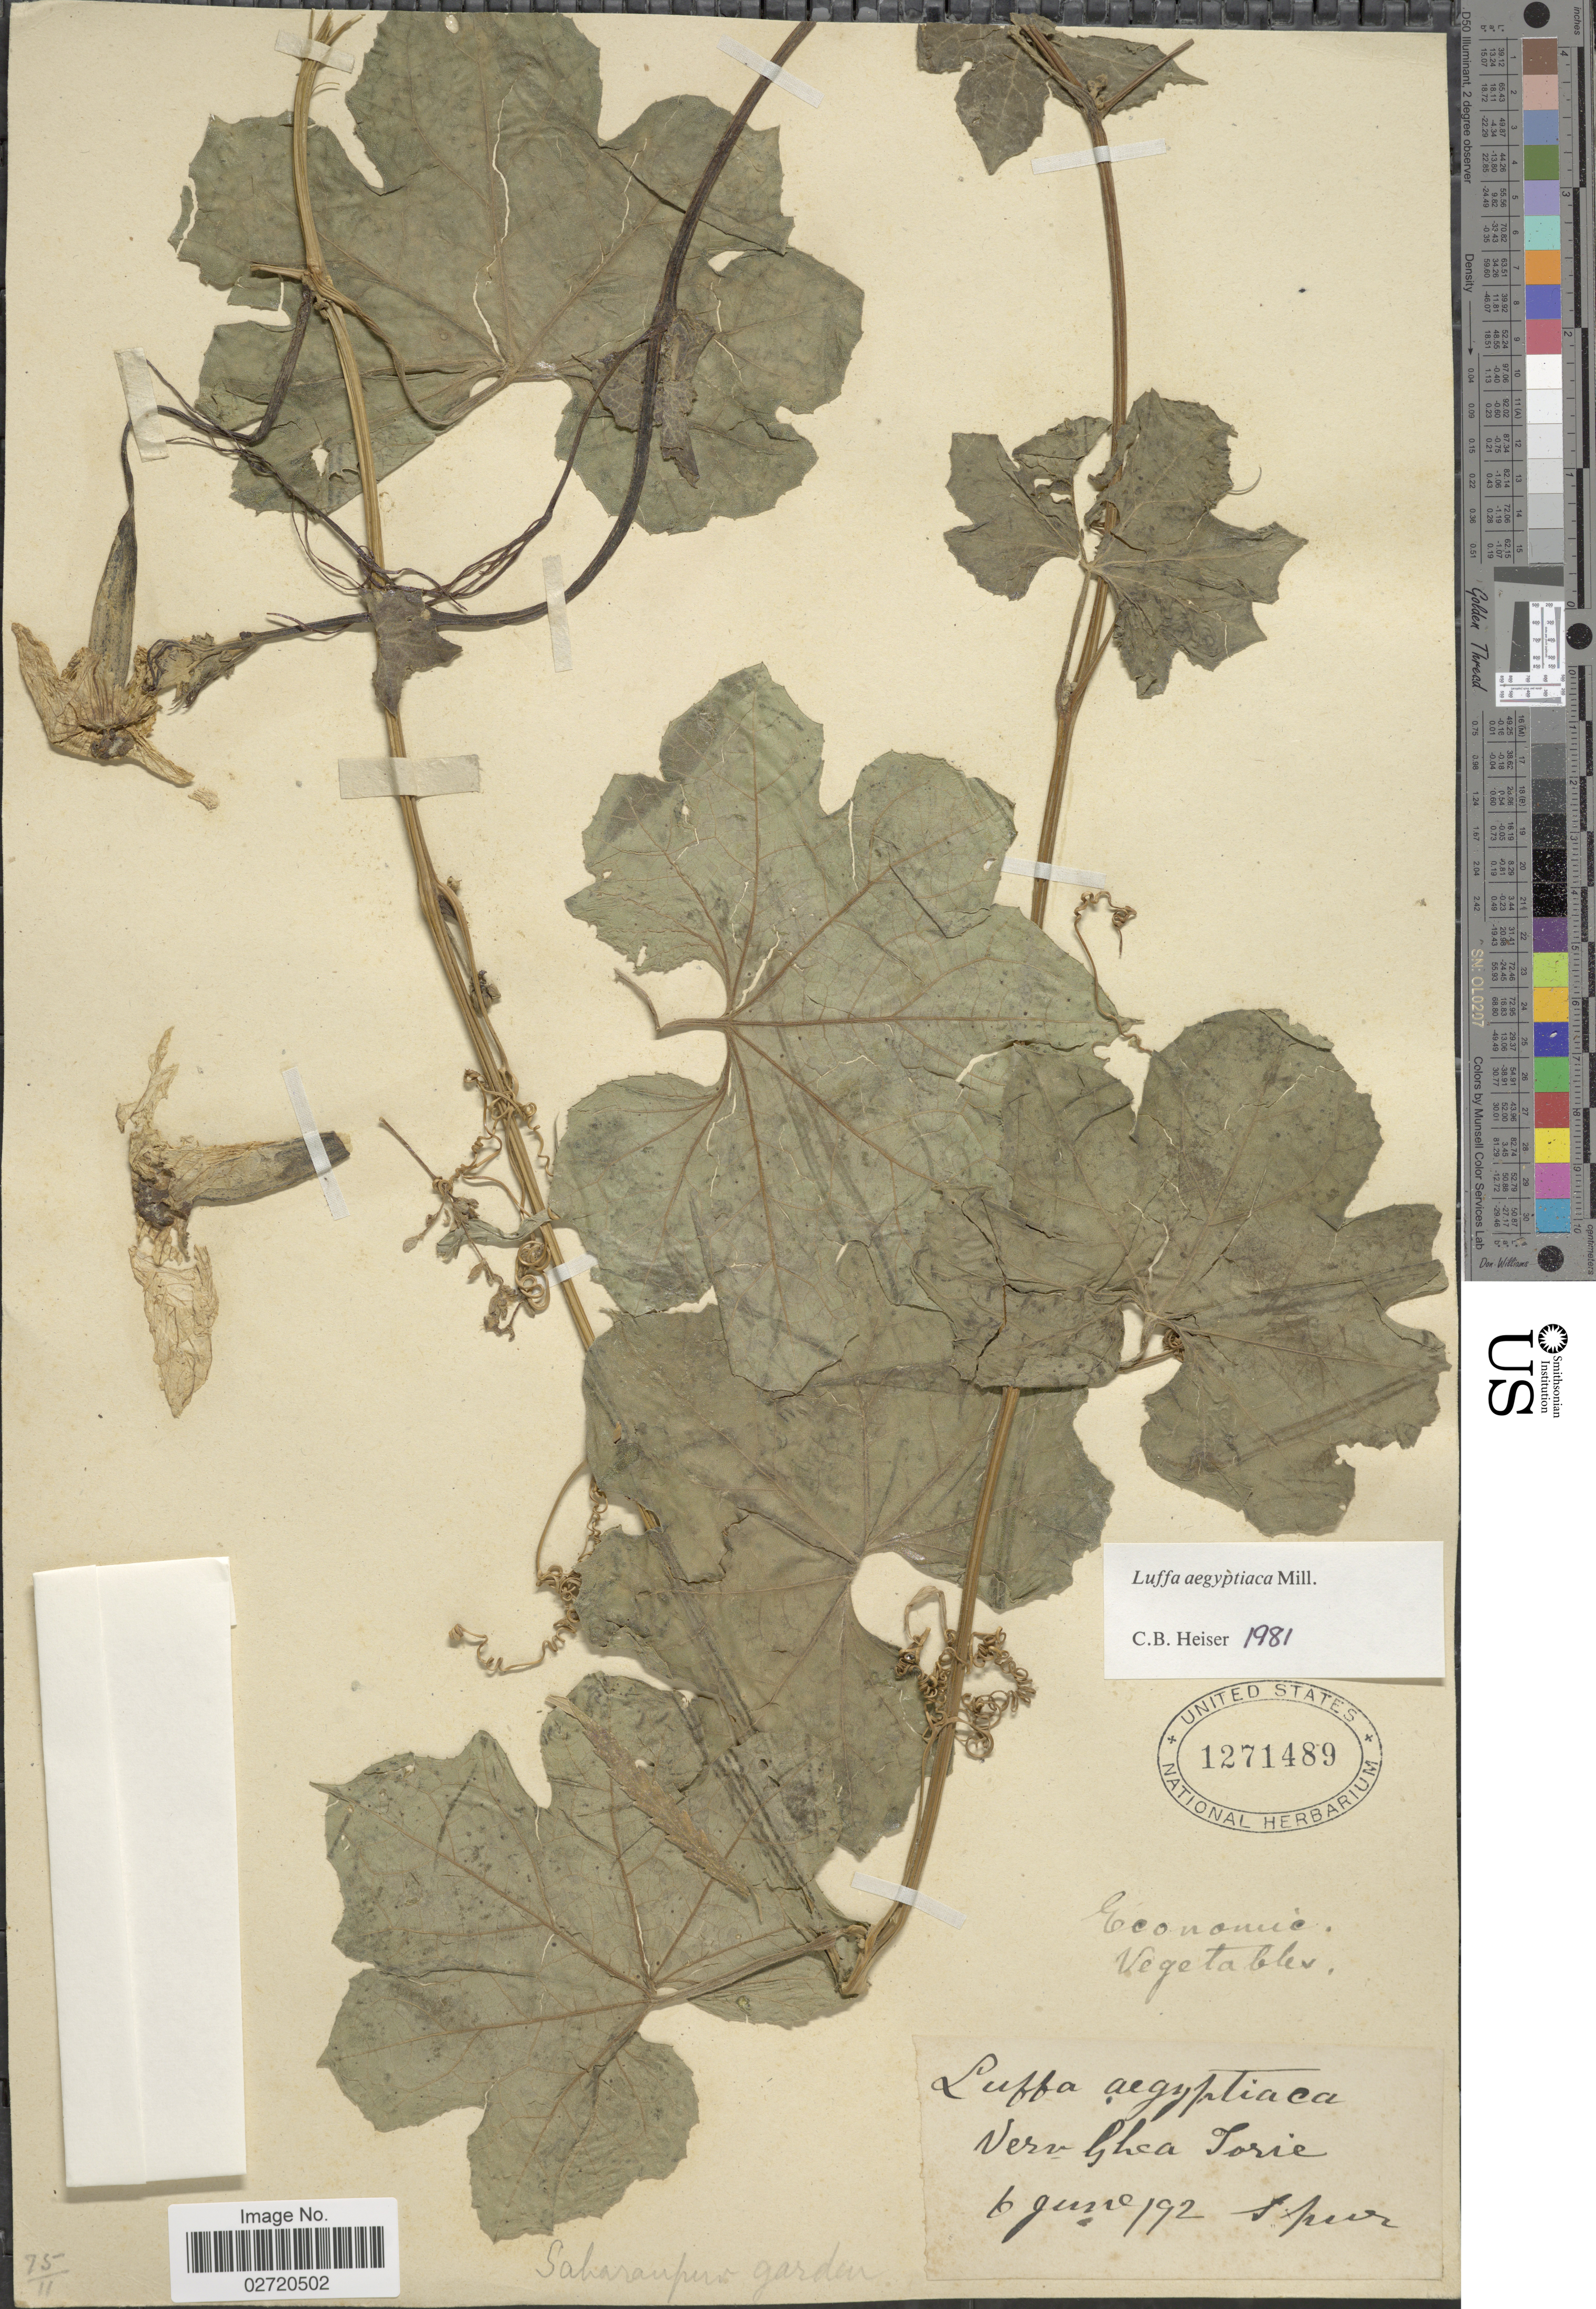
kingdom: Plantae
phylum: Tracheophyta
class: Magnoliopsida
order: Cucurbitales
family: Cucurbitaceae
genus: Luffa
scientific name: Luffa aegyptiaca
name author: Mill.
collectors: Ex herb. Saharanpur Garden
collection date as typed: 6 June 192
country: India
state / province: Uttar Pradesh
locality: S.pur [Saharanpur garden]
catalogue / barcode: US 1271489